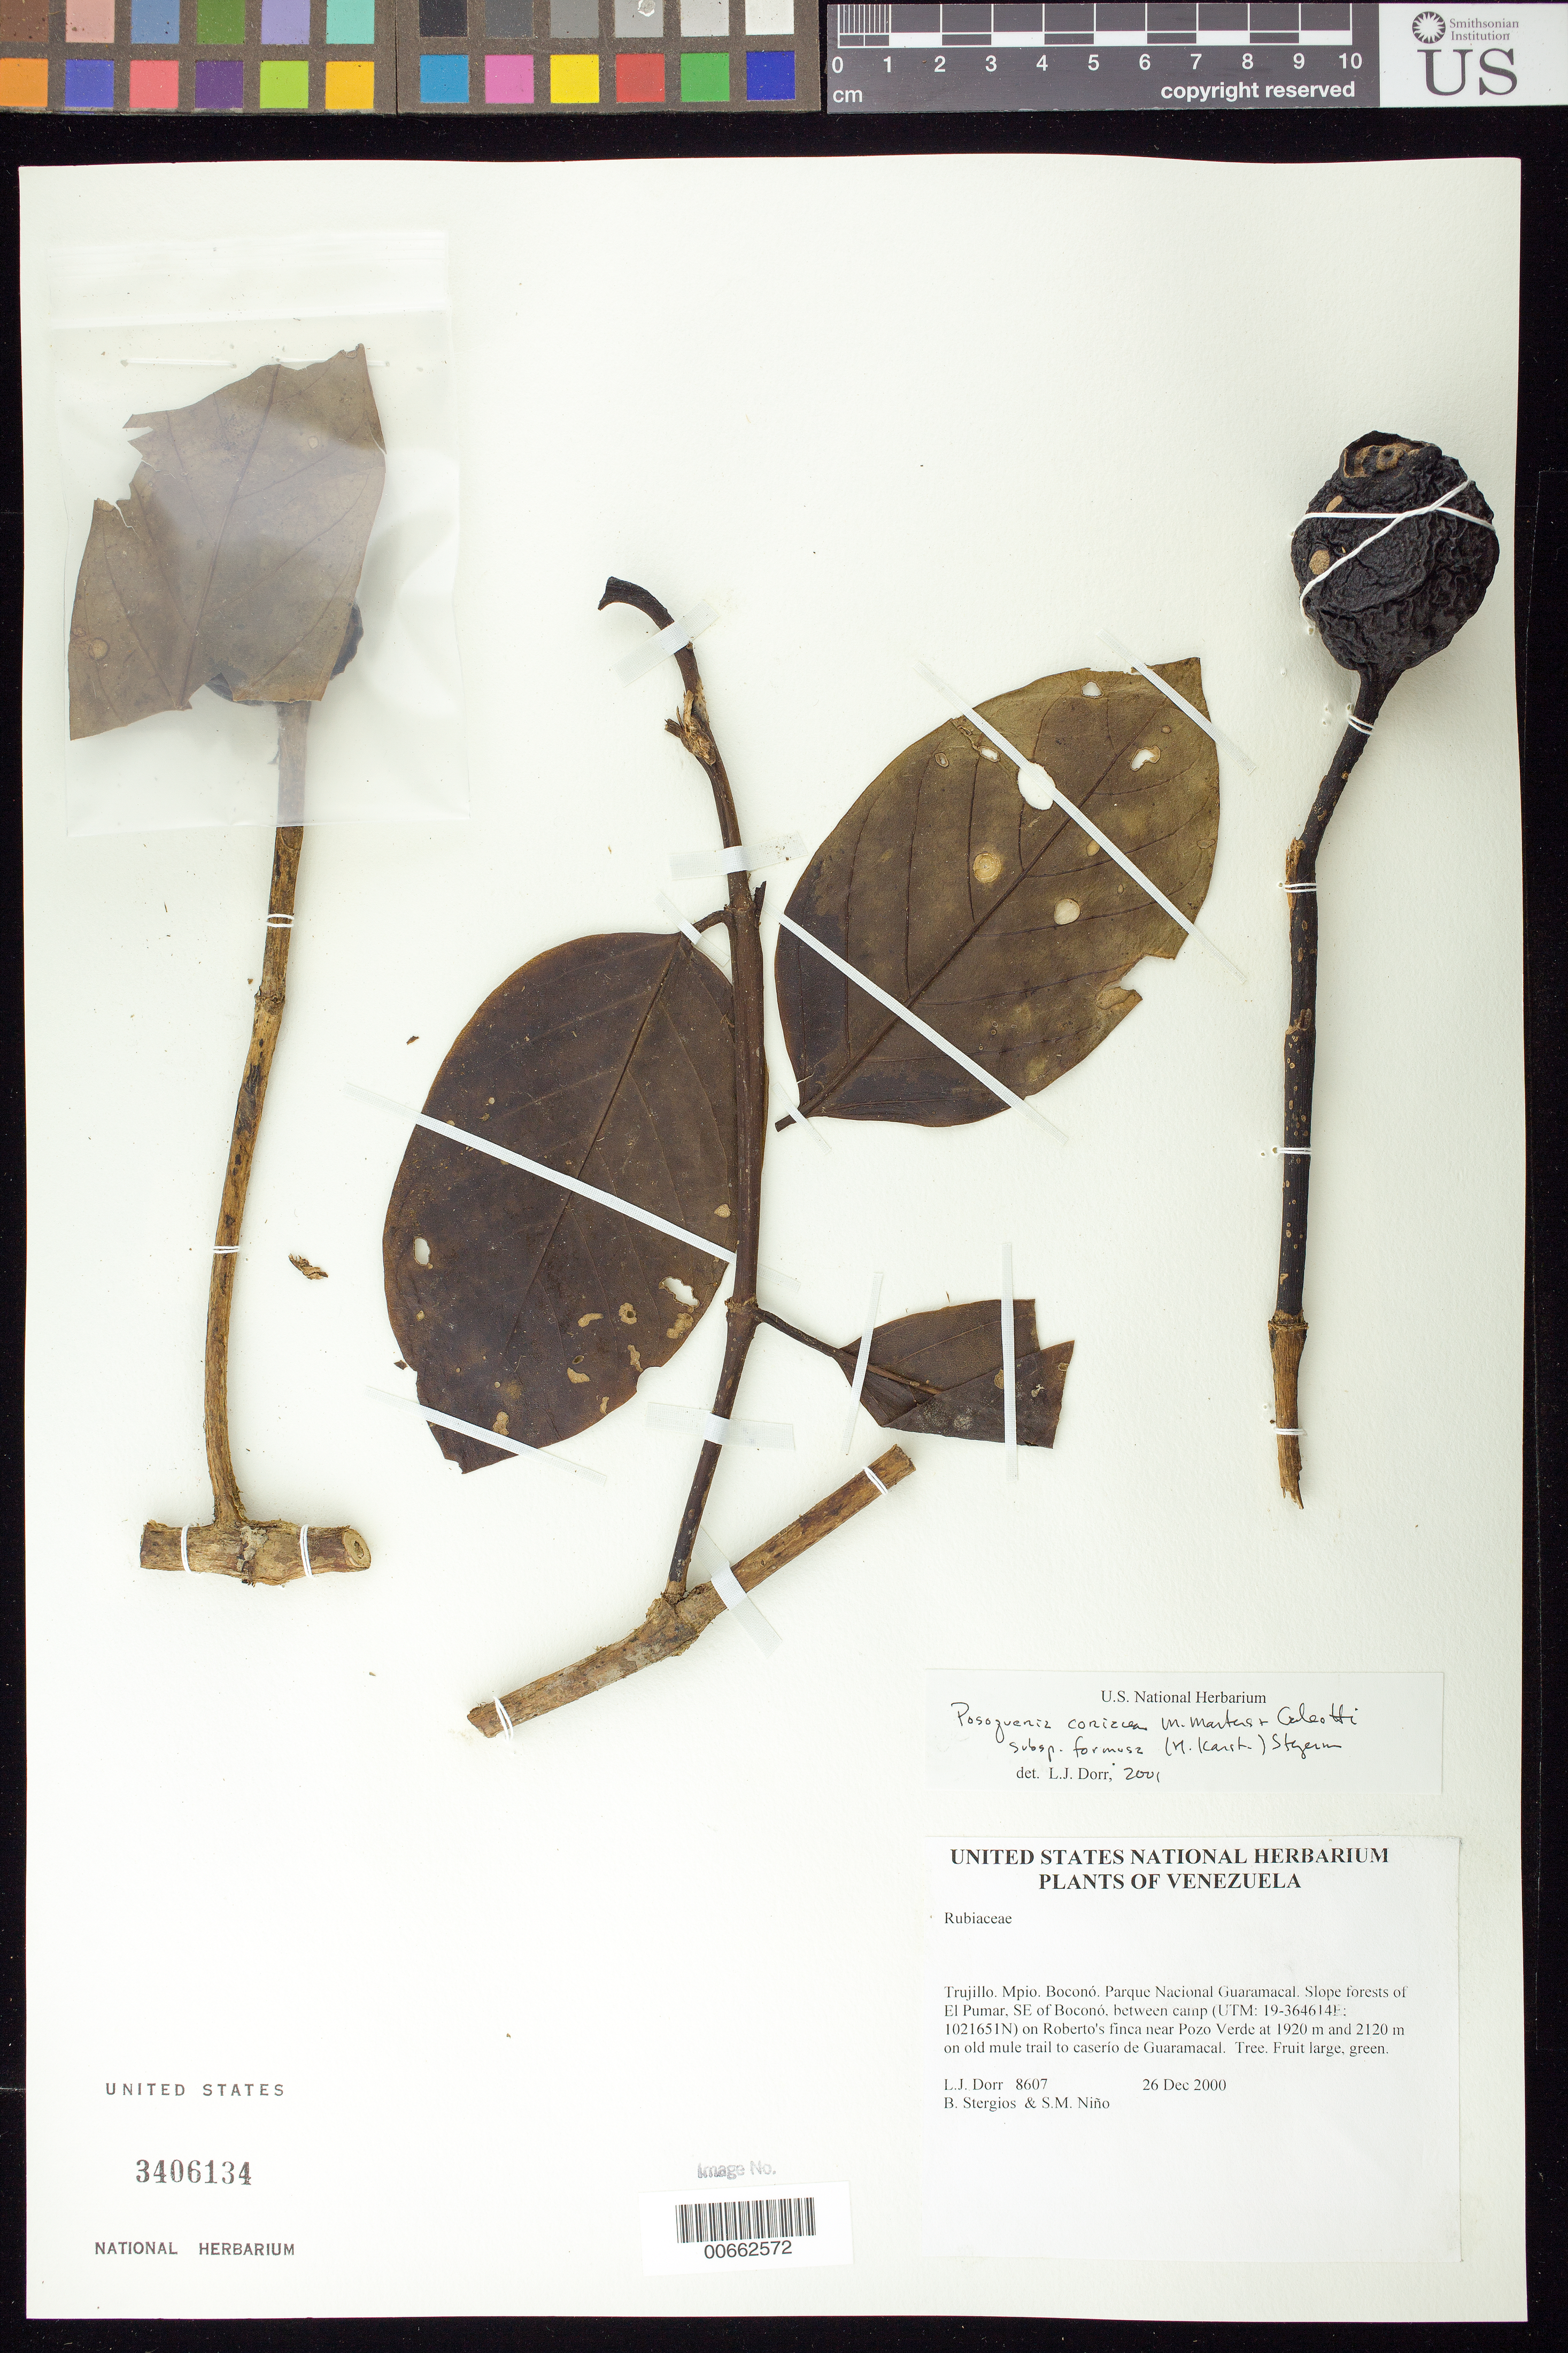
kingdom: Plantae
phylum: Tracheophyta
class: Magnoliopsida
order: Gentianales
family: Rubiaceae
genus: Posoqueria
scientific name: Posoqueria coriacea subsp. formosa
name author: M. Martens & Galeotti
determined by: Dorr, L. J., (BOT), Smithsonian Institution - National Museum of Natural History (UNITED STATES)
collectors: L. J. Dorr, B. G. Stergios & S. M. Niño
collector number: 8607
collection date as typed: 26 Dec 2000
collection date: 2000-12-26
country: Venezuela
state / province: Trujillo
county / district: Boconó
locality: Parque Nacional Guaramacal. El Pumar, SE of Boconó, between camp on Roberto's finca near Pozo Verde at 1920 m and 2120 m on old mule trail to caserío de Guaramacal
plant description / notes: MO, PORT, US, VEN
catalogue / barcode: US 3406134